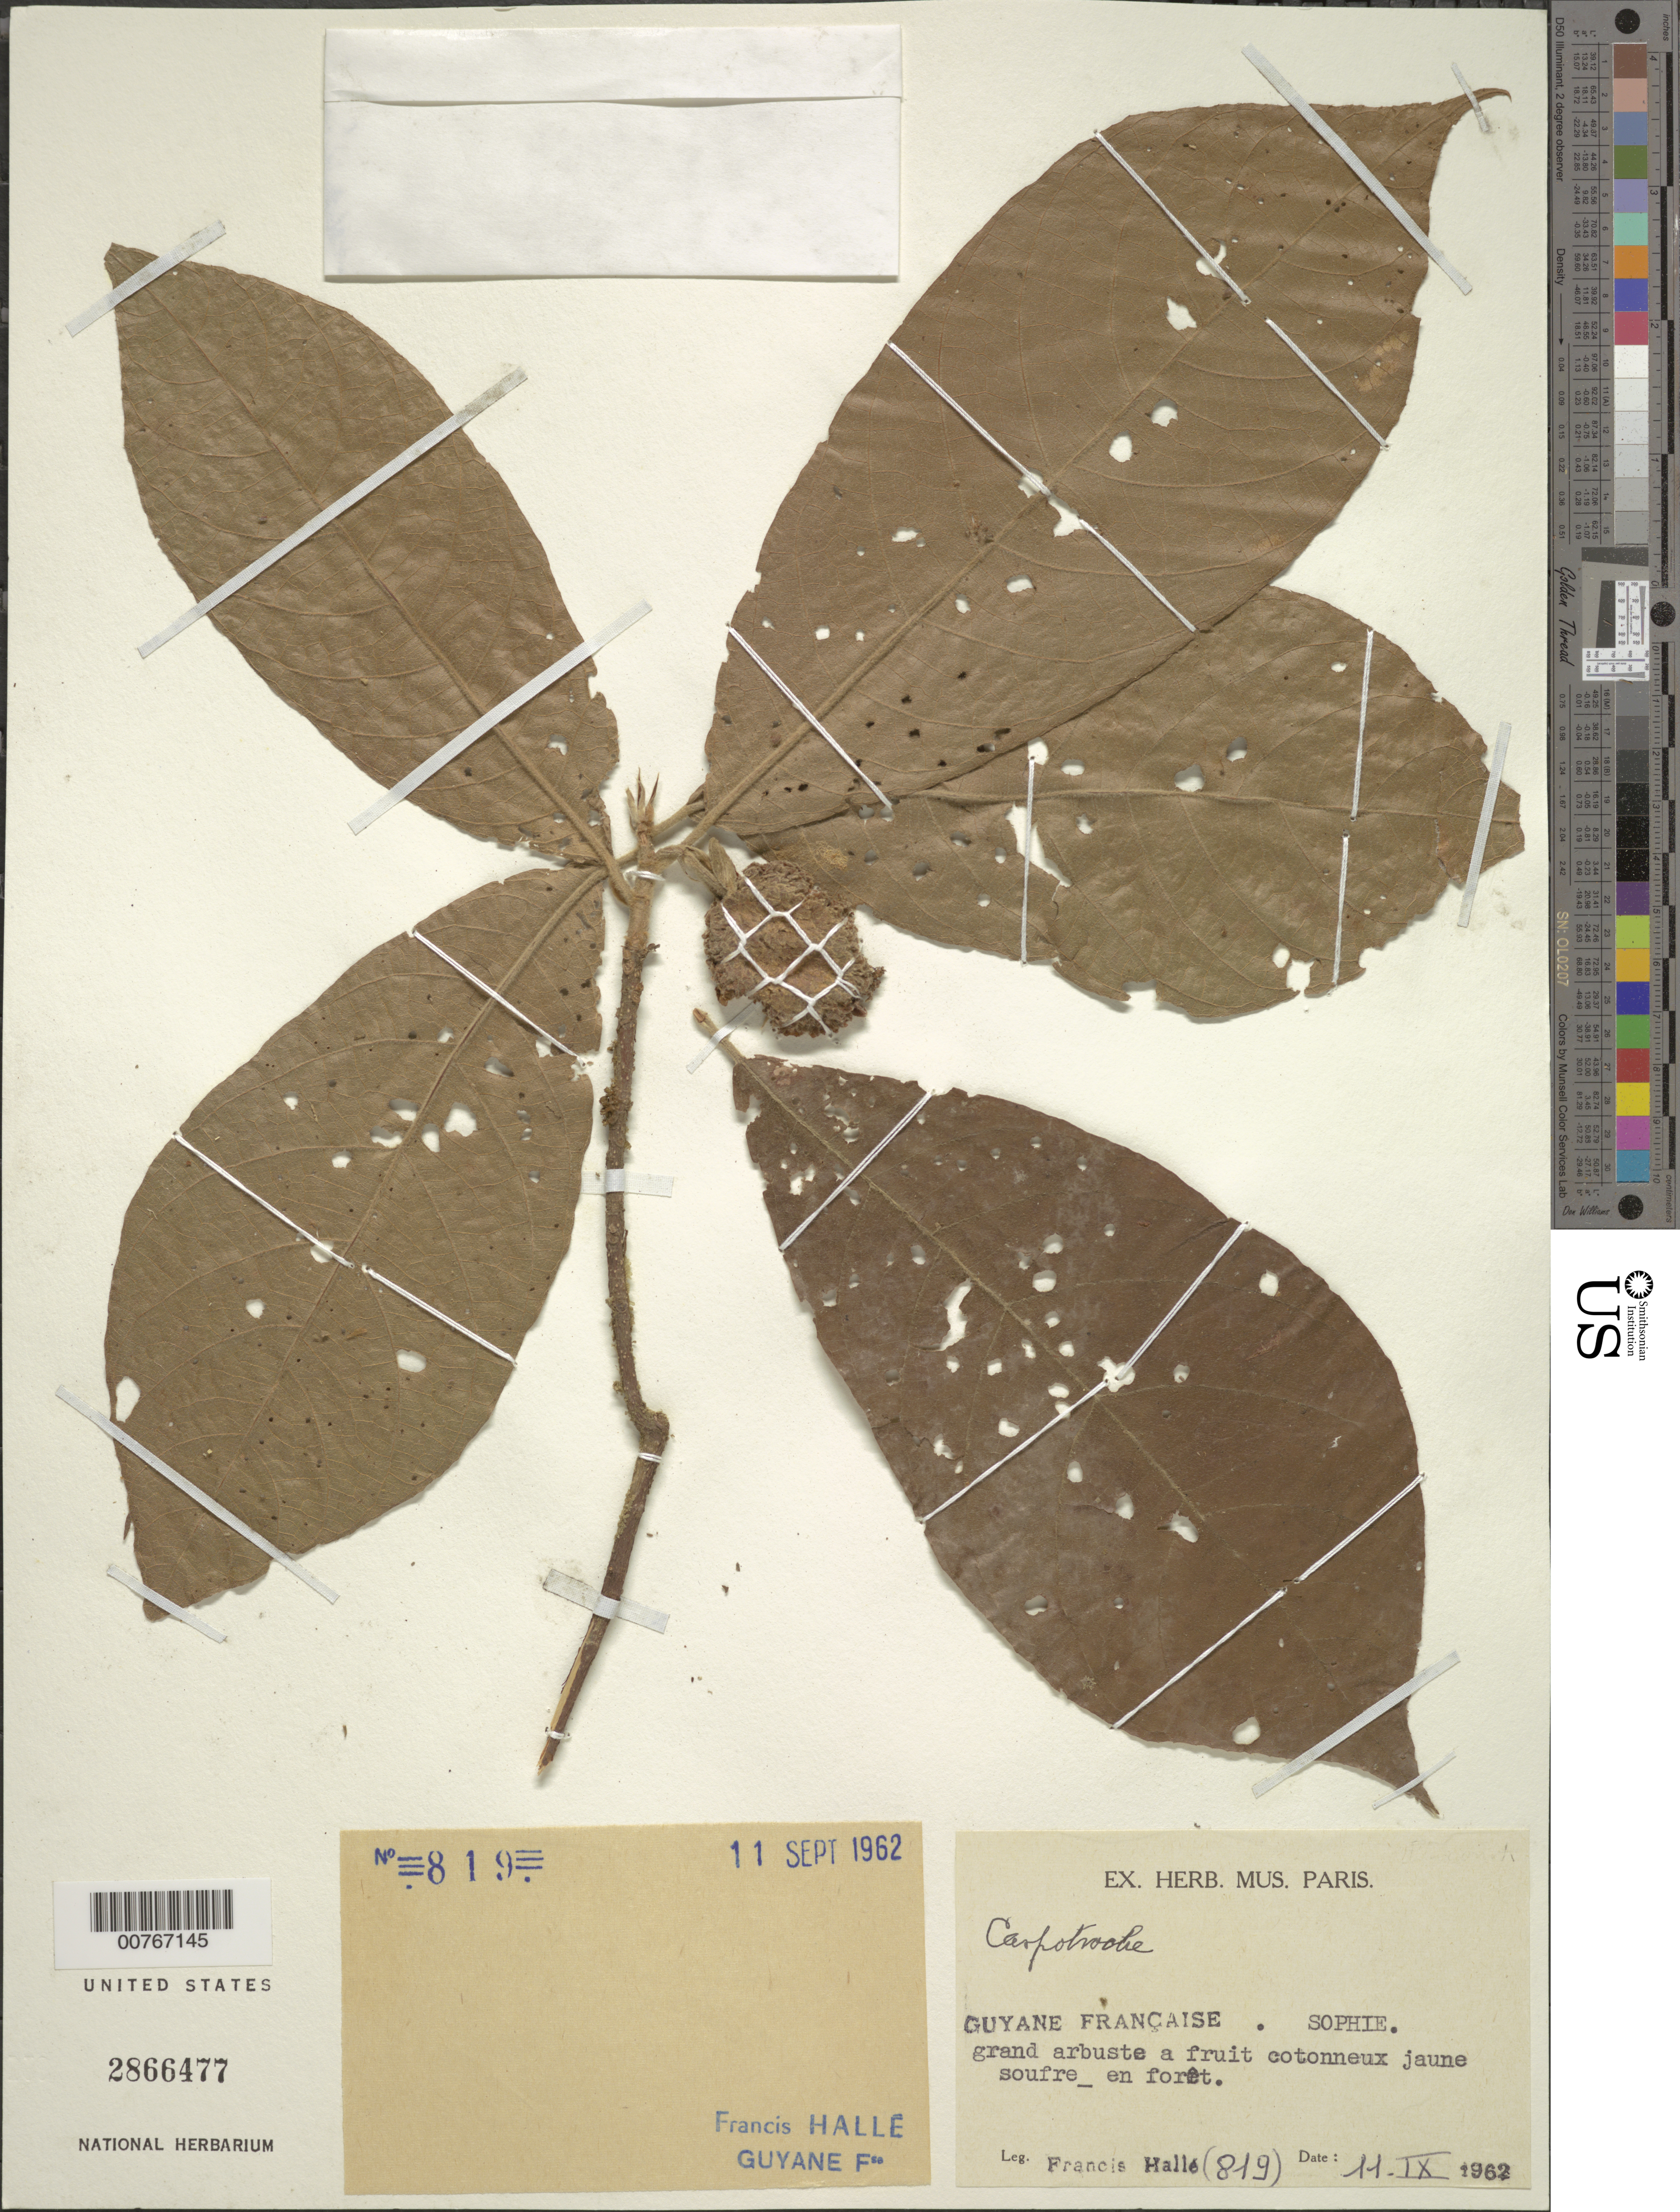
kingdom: Plantae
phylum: Tracheophyta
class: Magnoliopsida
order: Malpighiales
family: Achariaceae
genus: Carpotroche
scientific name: Carpotroche sp.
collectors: F. Hallé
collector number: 819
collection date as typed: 11-Sep-62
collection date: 1962-09-11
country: French Guiana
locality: Piste Sophie - La Grêve, Bassin de la Mana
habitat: Forest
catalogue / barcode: US 2866477